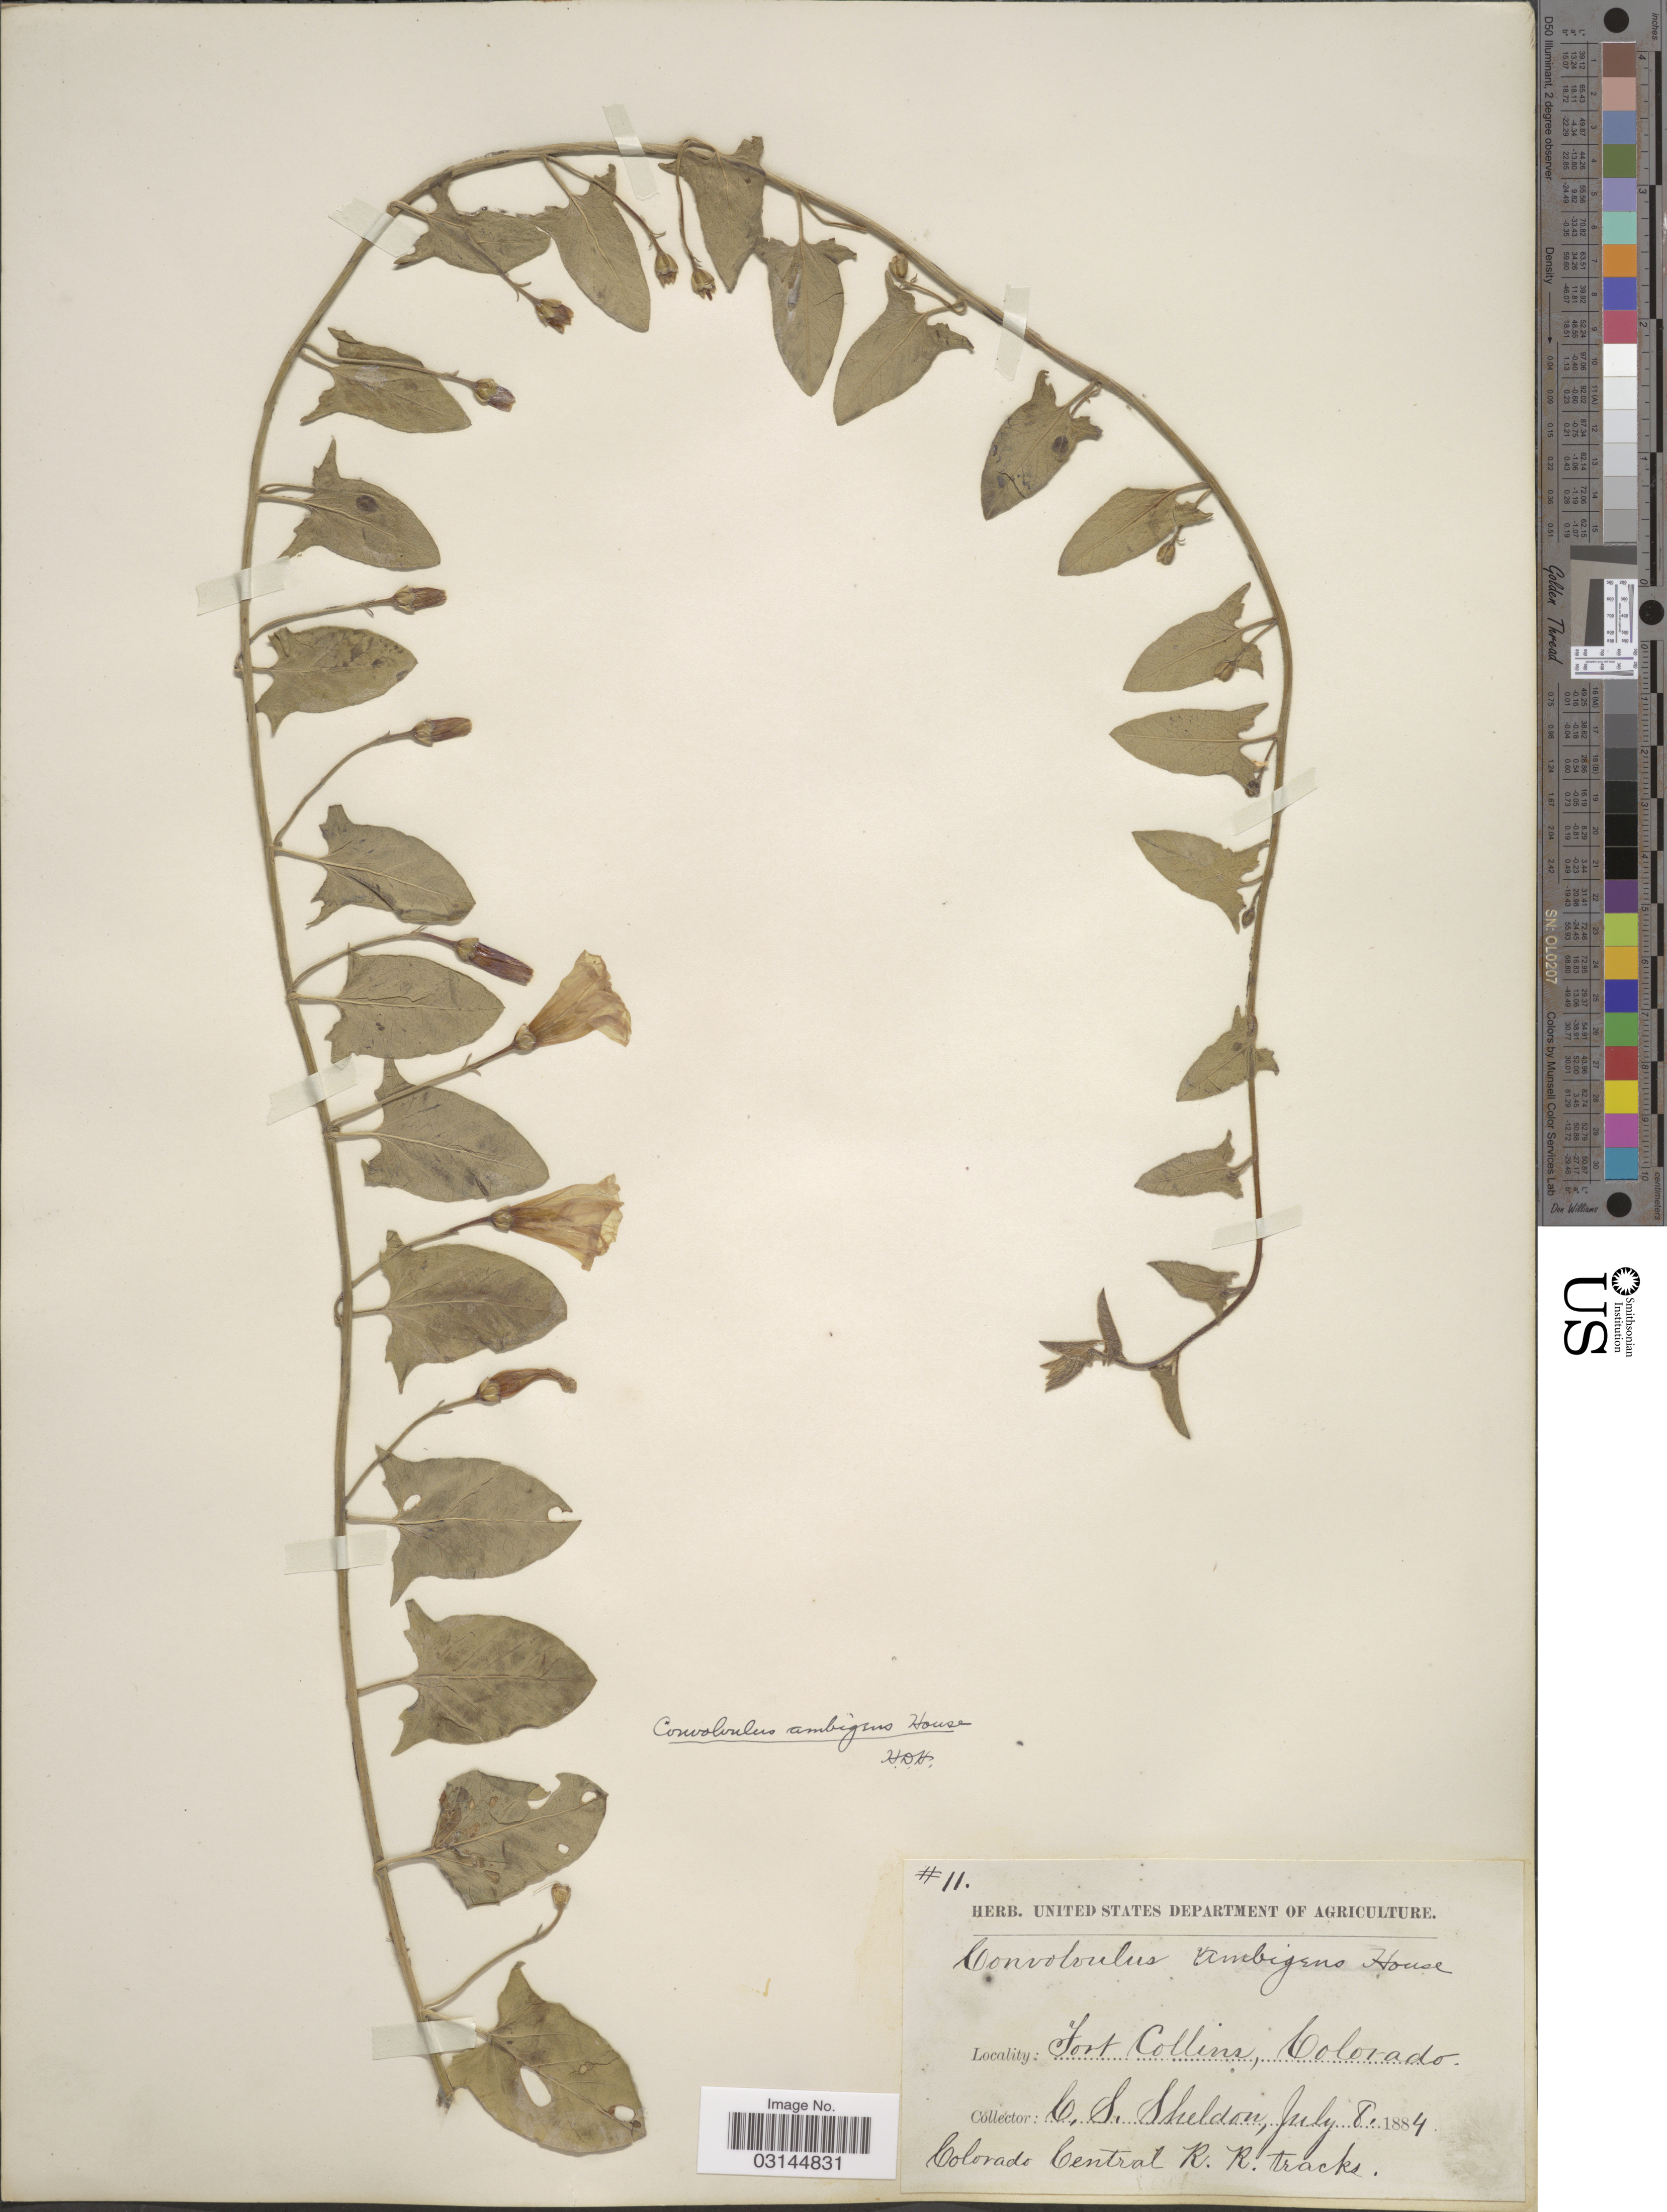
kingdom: Plantae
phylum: Tracheophyta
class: Magnoliopsida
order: Solanales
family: Convolvulaceae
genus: Convolvulus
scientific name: Convolvulus arvensis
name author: L.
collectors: C. S. Sheldon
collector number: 11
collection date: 1884-07-08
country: United States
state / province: Colorado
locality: Fort Collins, Colorado Central R.R. tracks.